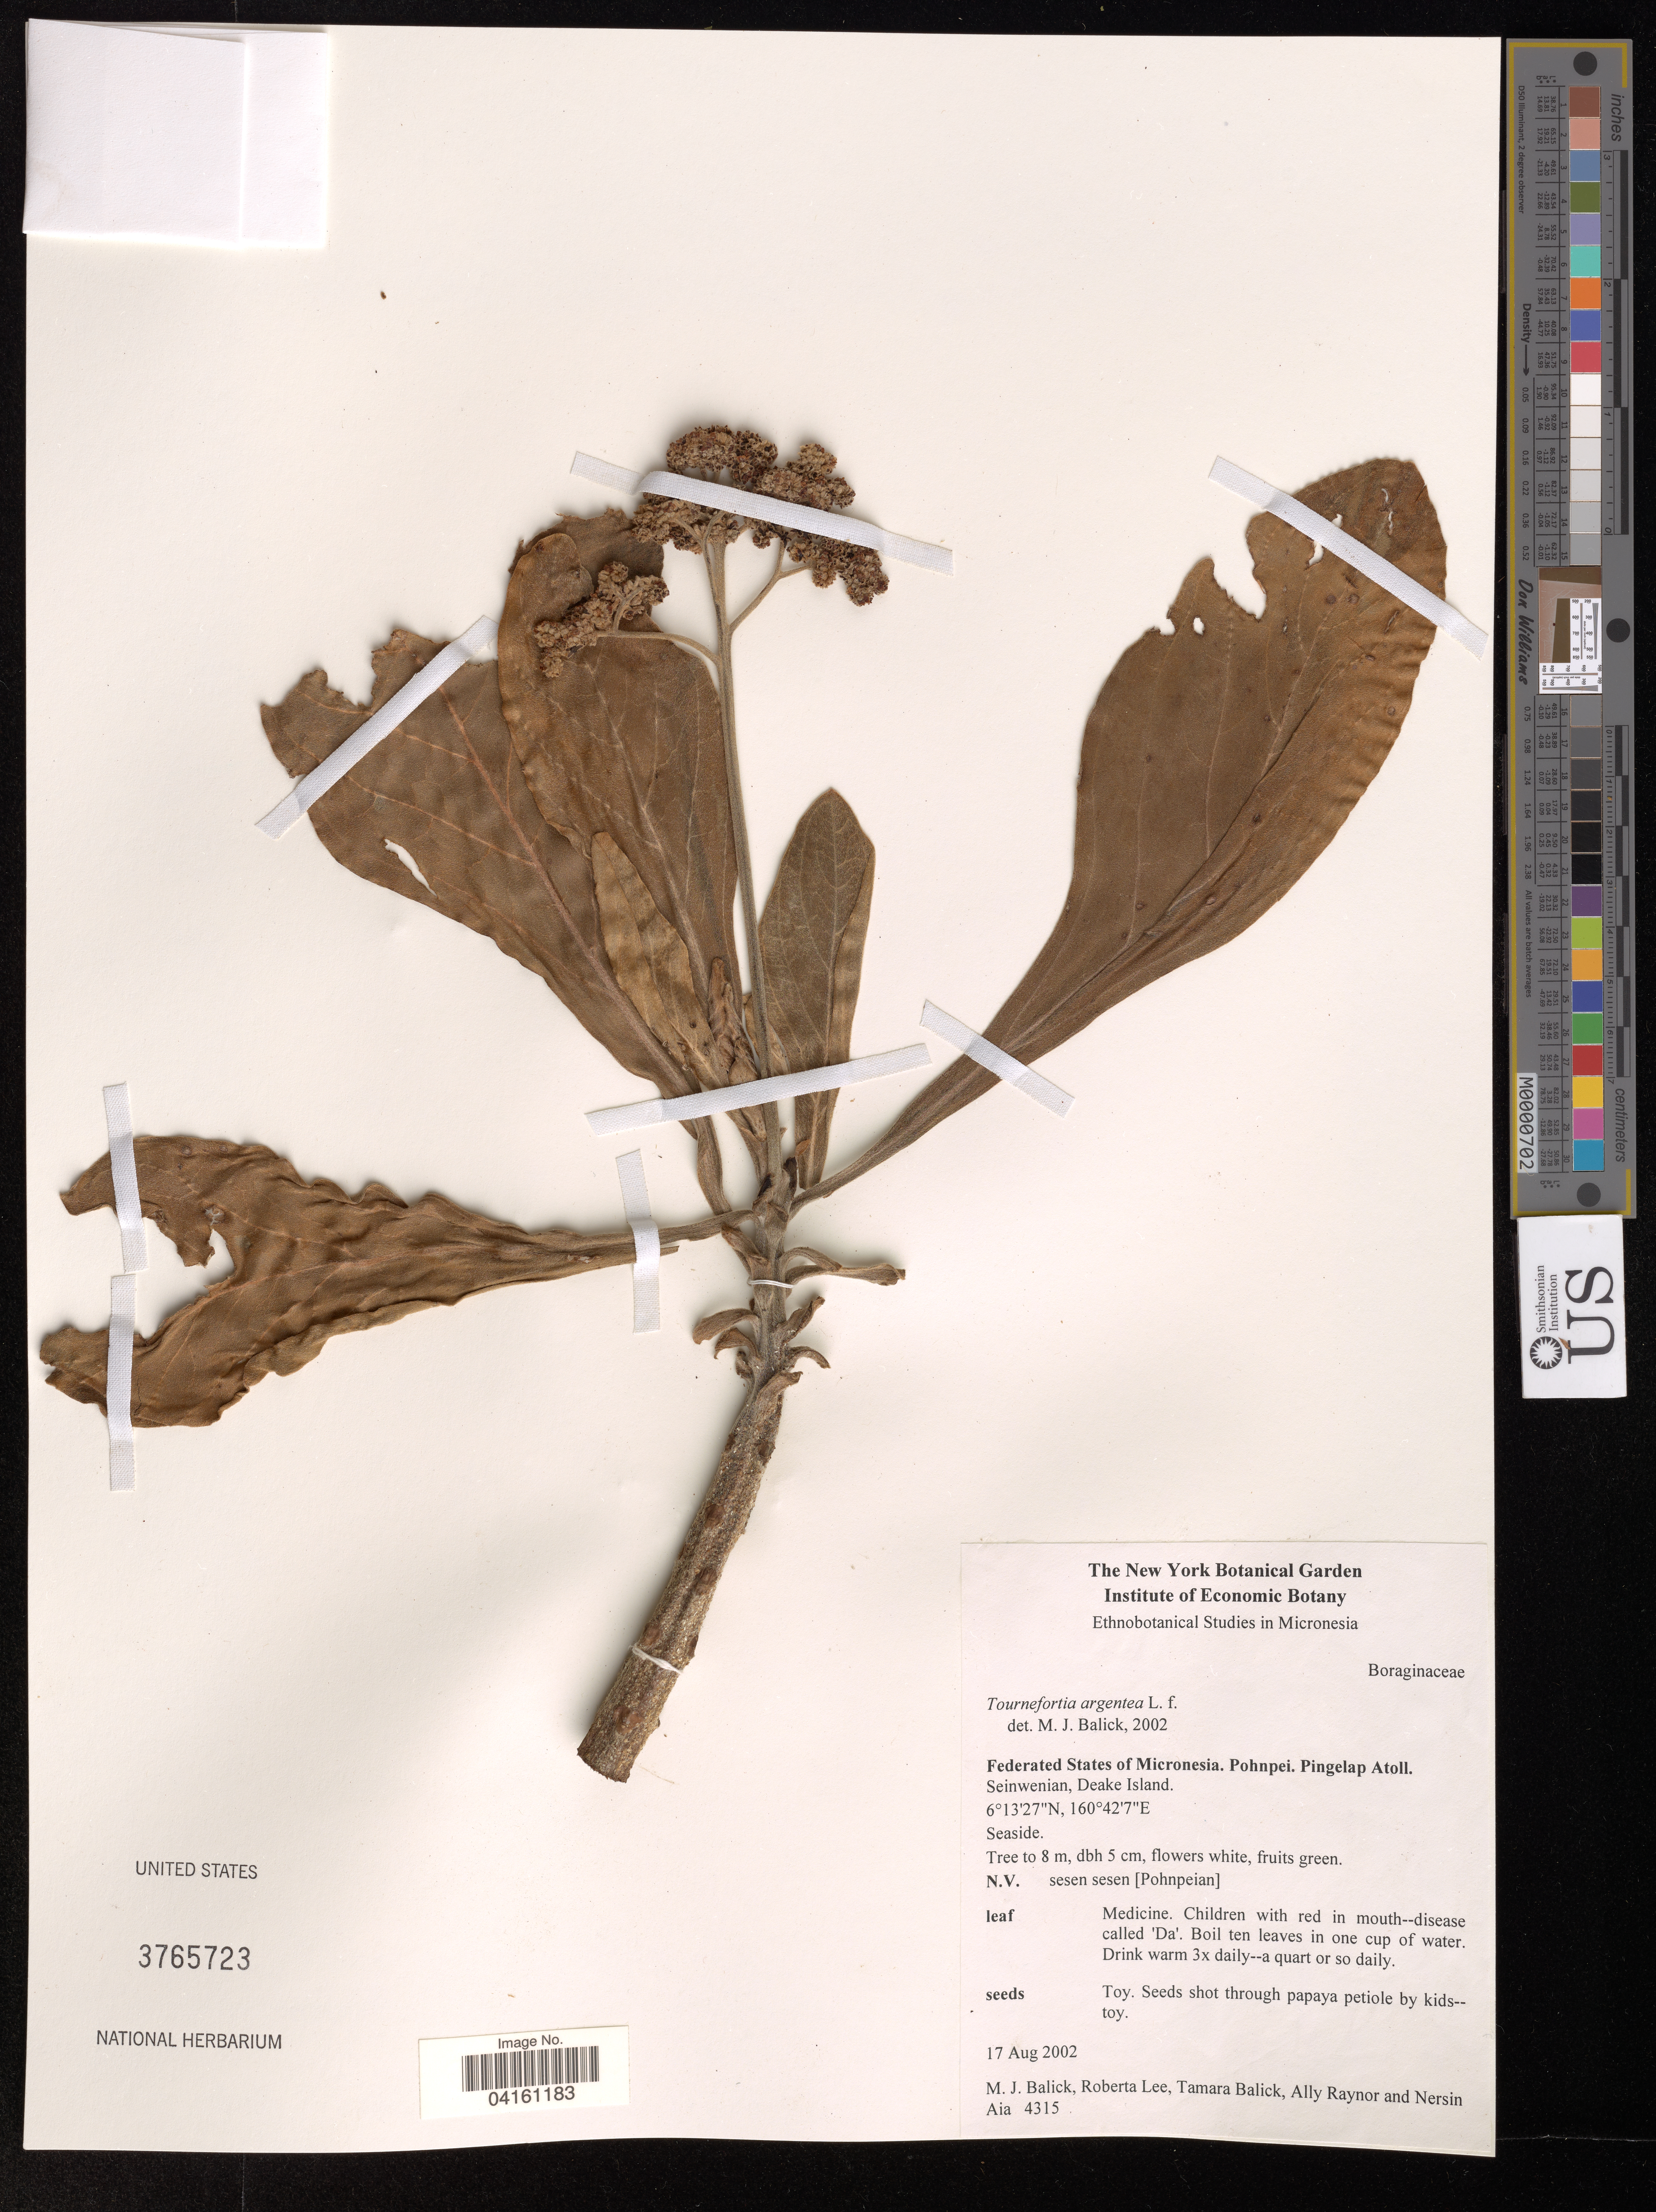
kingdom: Plantae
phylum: Tracheophyta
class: Magnoliopsida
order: Boraginales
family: Heliotropiaceae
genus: Heliotropium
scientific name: Heliotropium arboreum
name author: (Blanco) Mabberley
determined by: Wagner, W. L., (BOT), Smithsonian Institution - National Museum of Natural History (UNITED STATES)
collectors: M. J. Balick, T. Balick, A. Raynor & N. Aia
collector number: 4315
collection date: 2002-08-17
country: Micronesia, Federated States of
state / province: Pohnpei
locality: Pingelap Atoll. Seinwenian, Deake Island.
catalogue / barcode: US 3765723